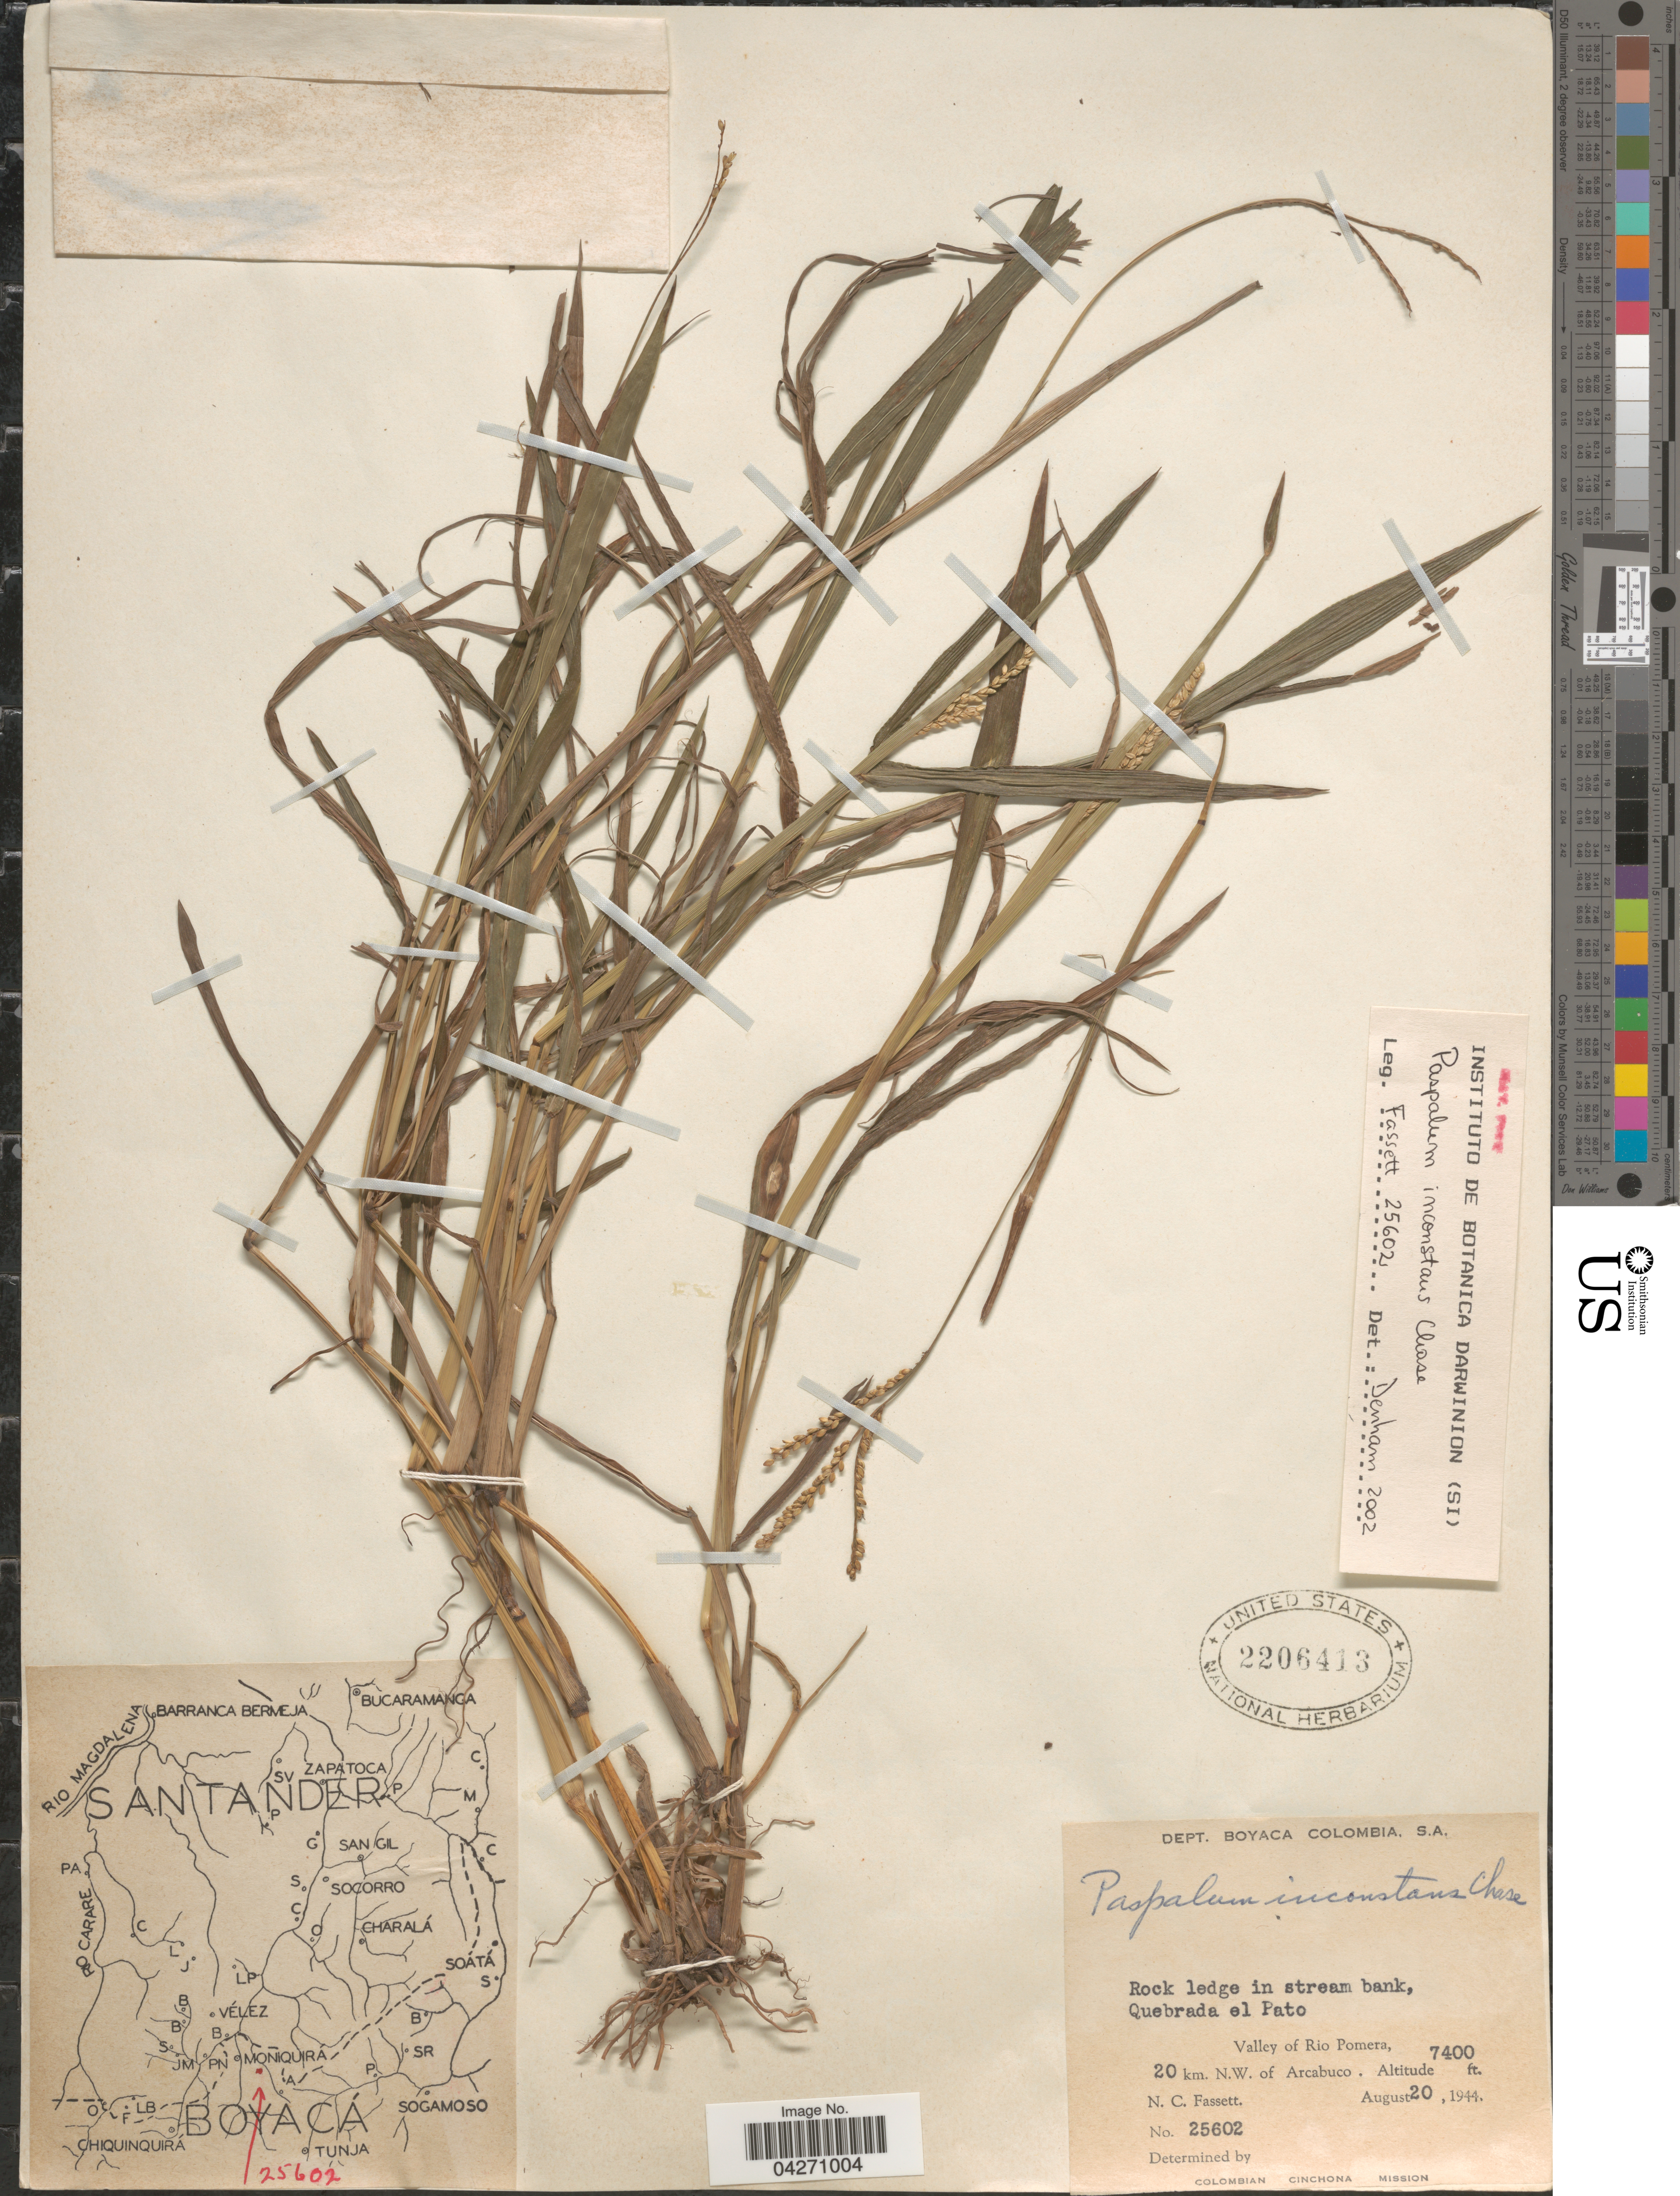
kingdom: Plantae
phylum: Tracheophyta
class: Liliopsida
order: Poales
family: Poaceae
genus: Paspalum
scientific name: Paspalum inconstans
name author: Chase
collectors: N. C. Fassett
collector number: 25602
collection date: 1944-08-20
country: Colombia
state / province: Boyacá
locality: Dept. Boyaca Colombia, S.A. Rock ledge in stream bank, Quebrada el Pato. Valley of Rio Pomera, 20 km. N.W. of Arcabuco. Colombian Cinchona Mission.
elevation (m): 2256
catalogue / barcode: US 2206413